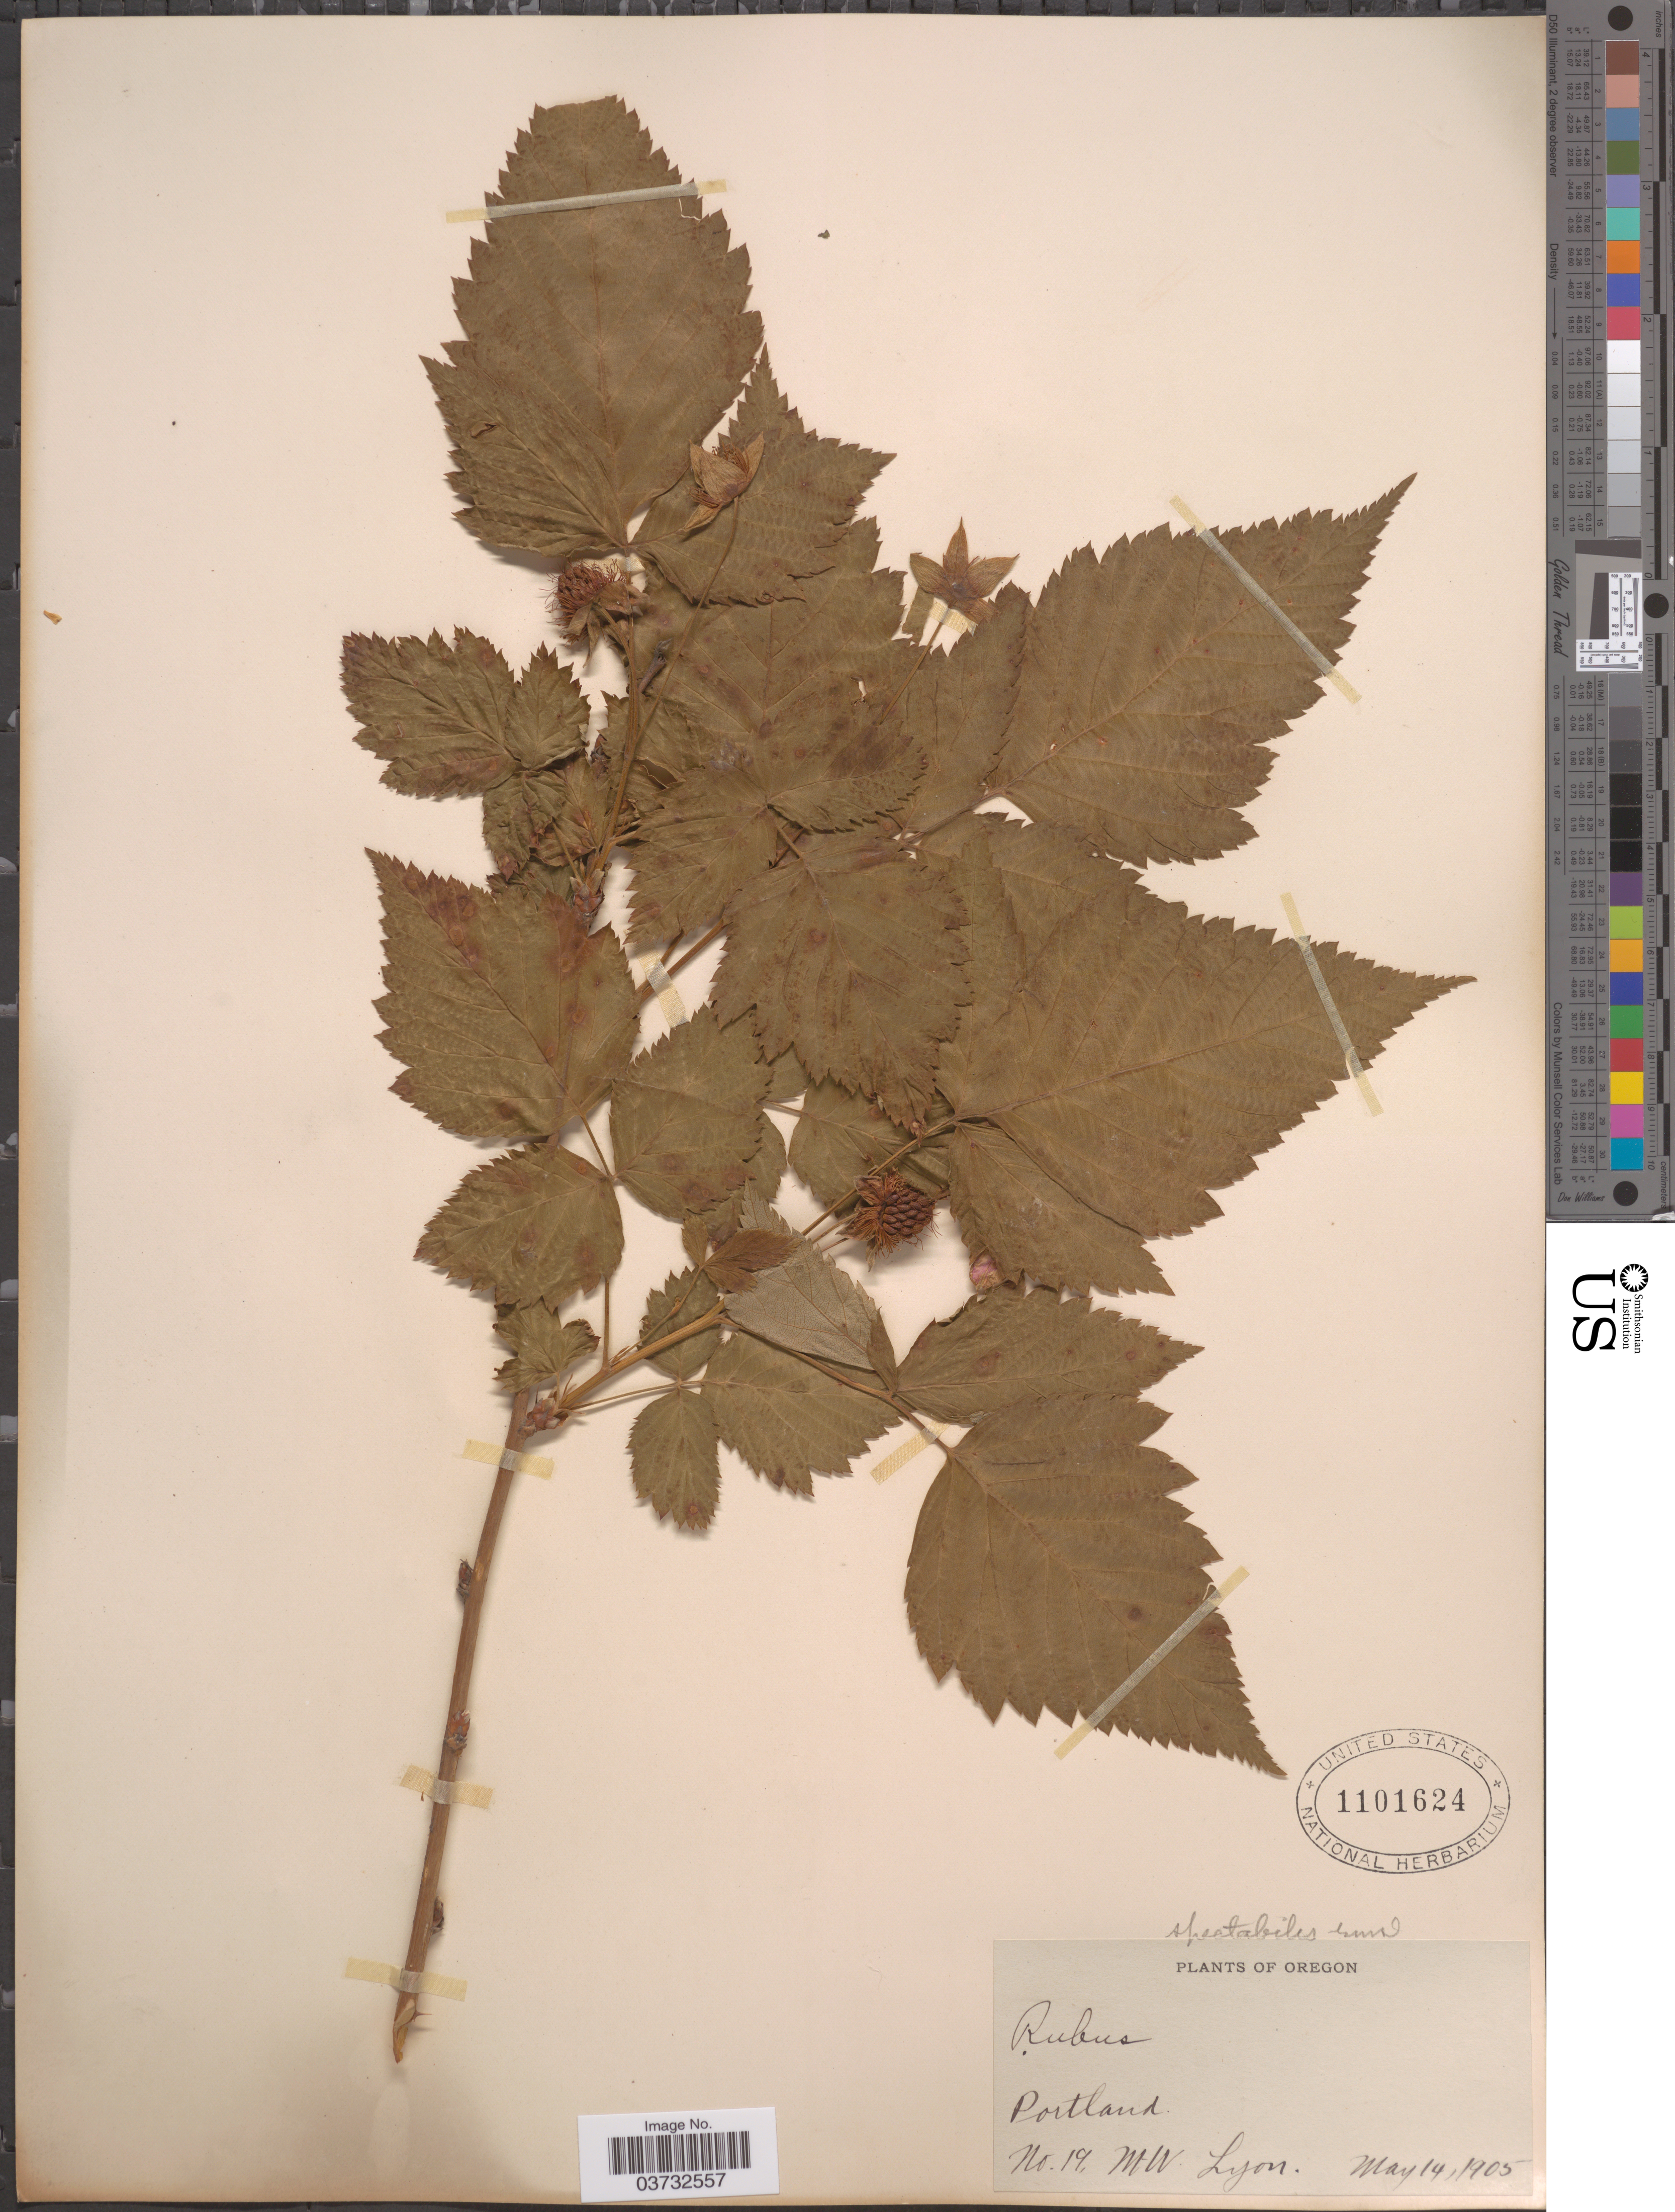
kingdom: Plantae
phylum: Tracheophyta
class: Magnoliopsida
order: Rosales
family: Rosaceae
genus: Rubus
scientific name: Rubus sp.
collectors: M. W. Lyon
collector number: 19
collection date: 1905-05-14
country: United States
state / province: Oregon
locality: Portland.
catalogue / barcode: US 1101624